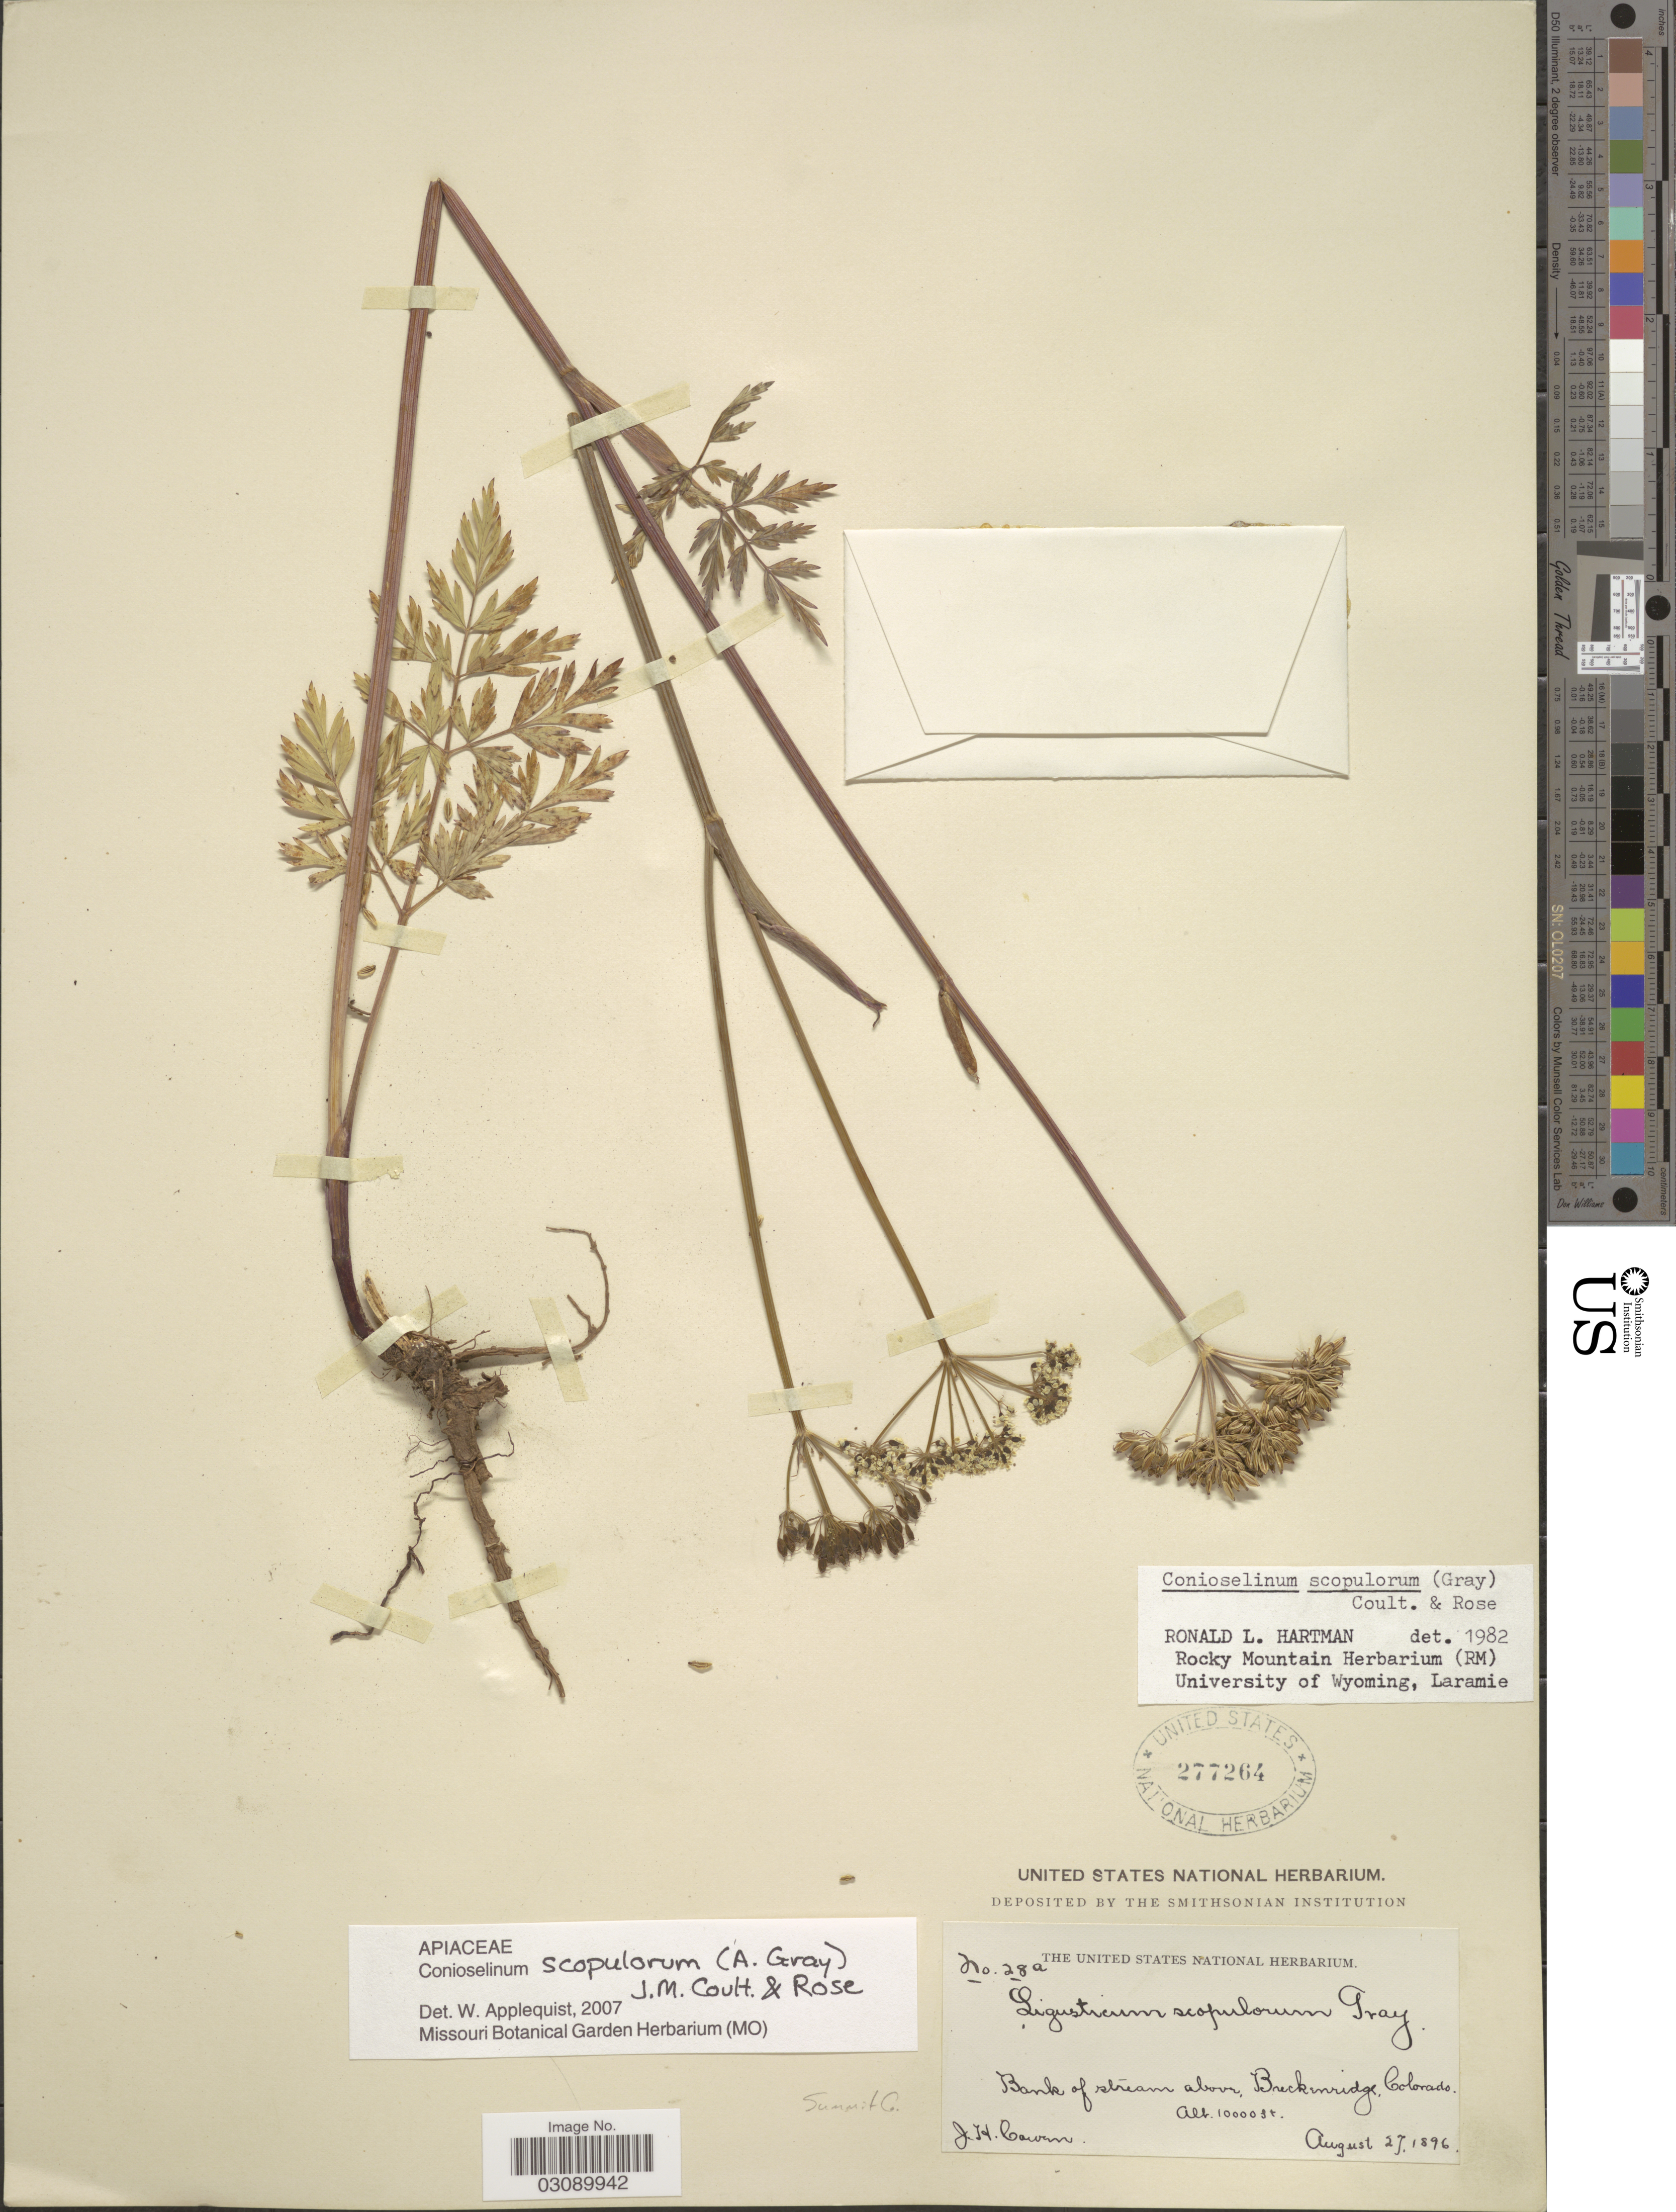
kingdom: Plantae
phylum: Tracheophyta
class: Magnoliopsida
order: Apiales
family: Apiaceae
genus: Conioselinum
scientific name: Conioselinum scopulorum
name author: (A. Gray) J.M. Coult. & Rose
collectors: J. H. Cowen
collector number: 28a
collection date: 1896-08-27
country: United States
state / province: Colorado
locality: Bank of stream above, Breckenridge, Summit Co.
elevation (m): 3048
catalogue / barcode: US 277264